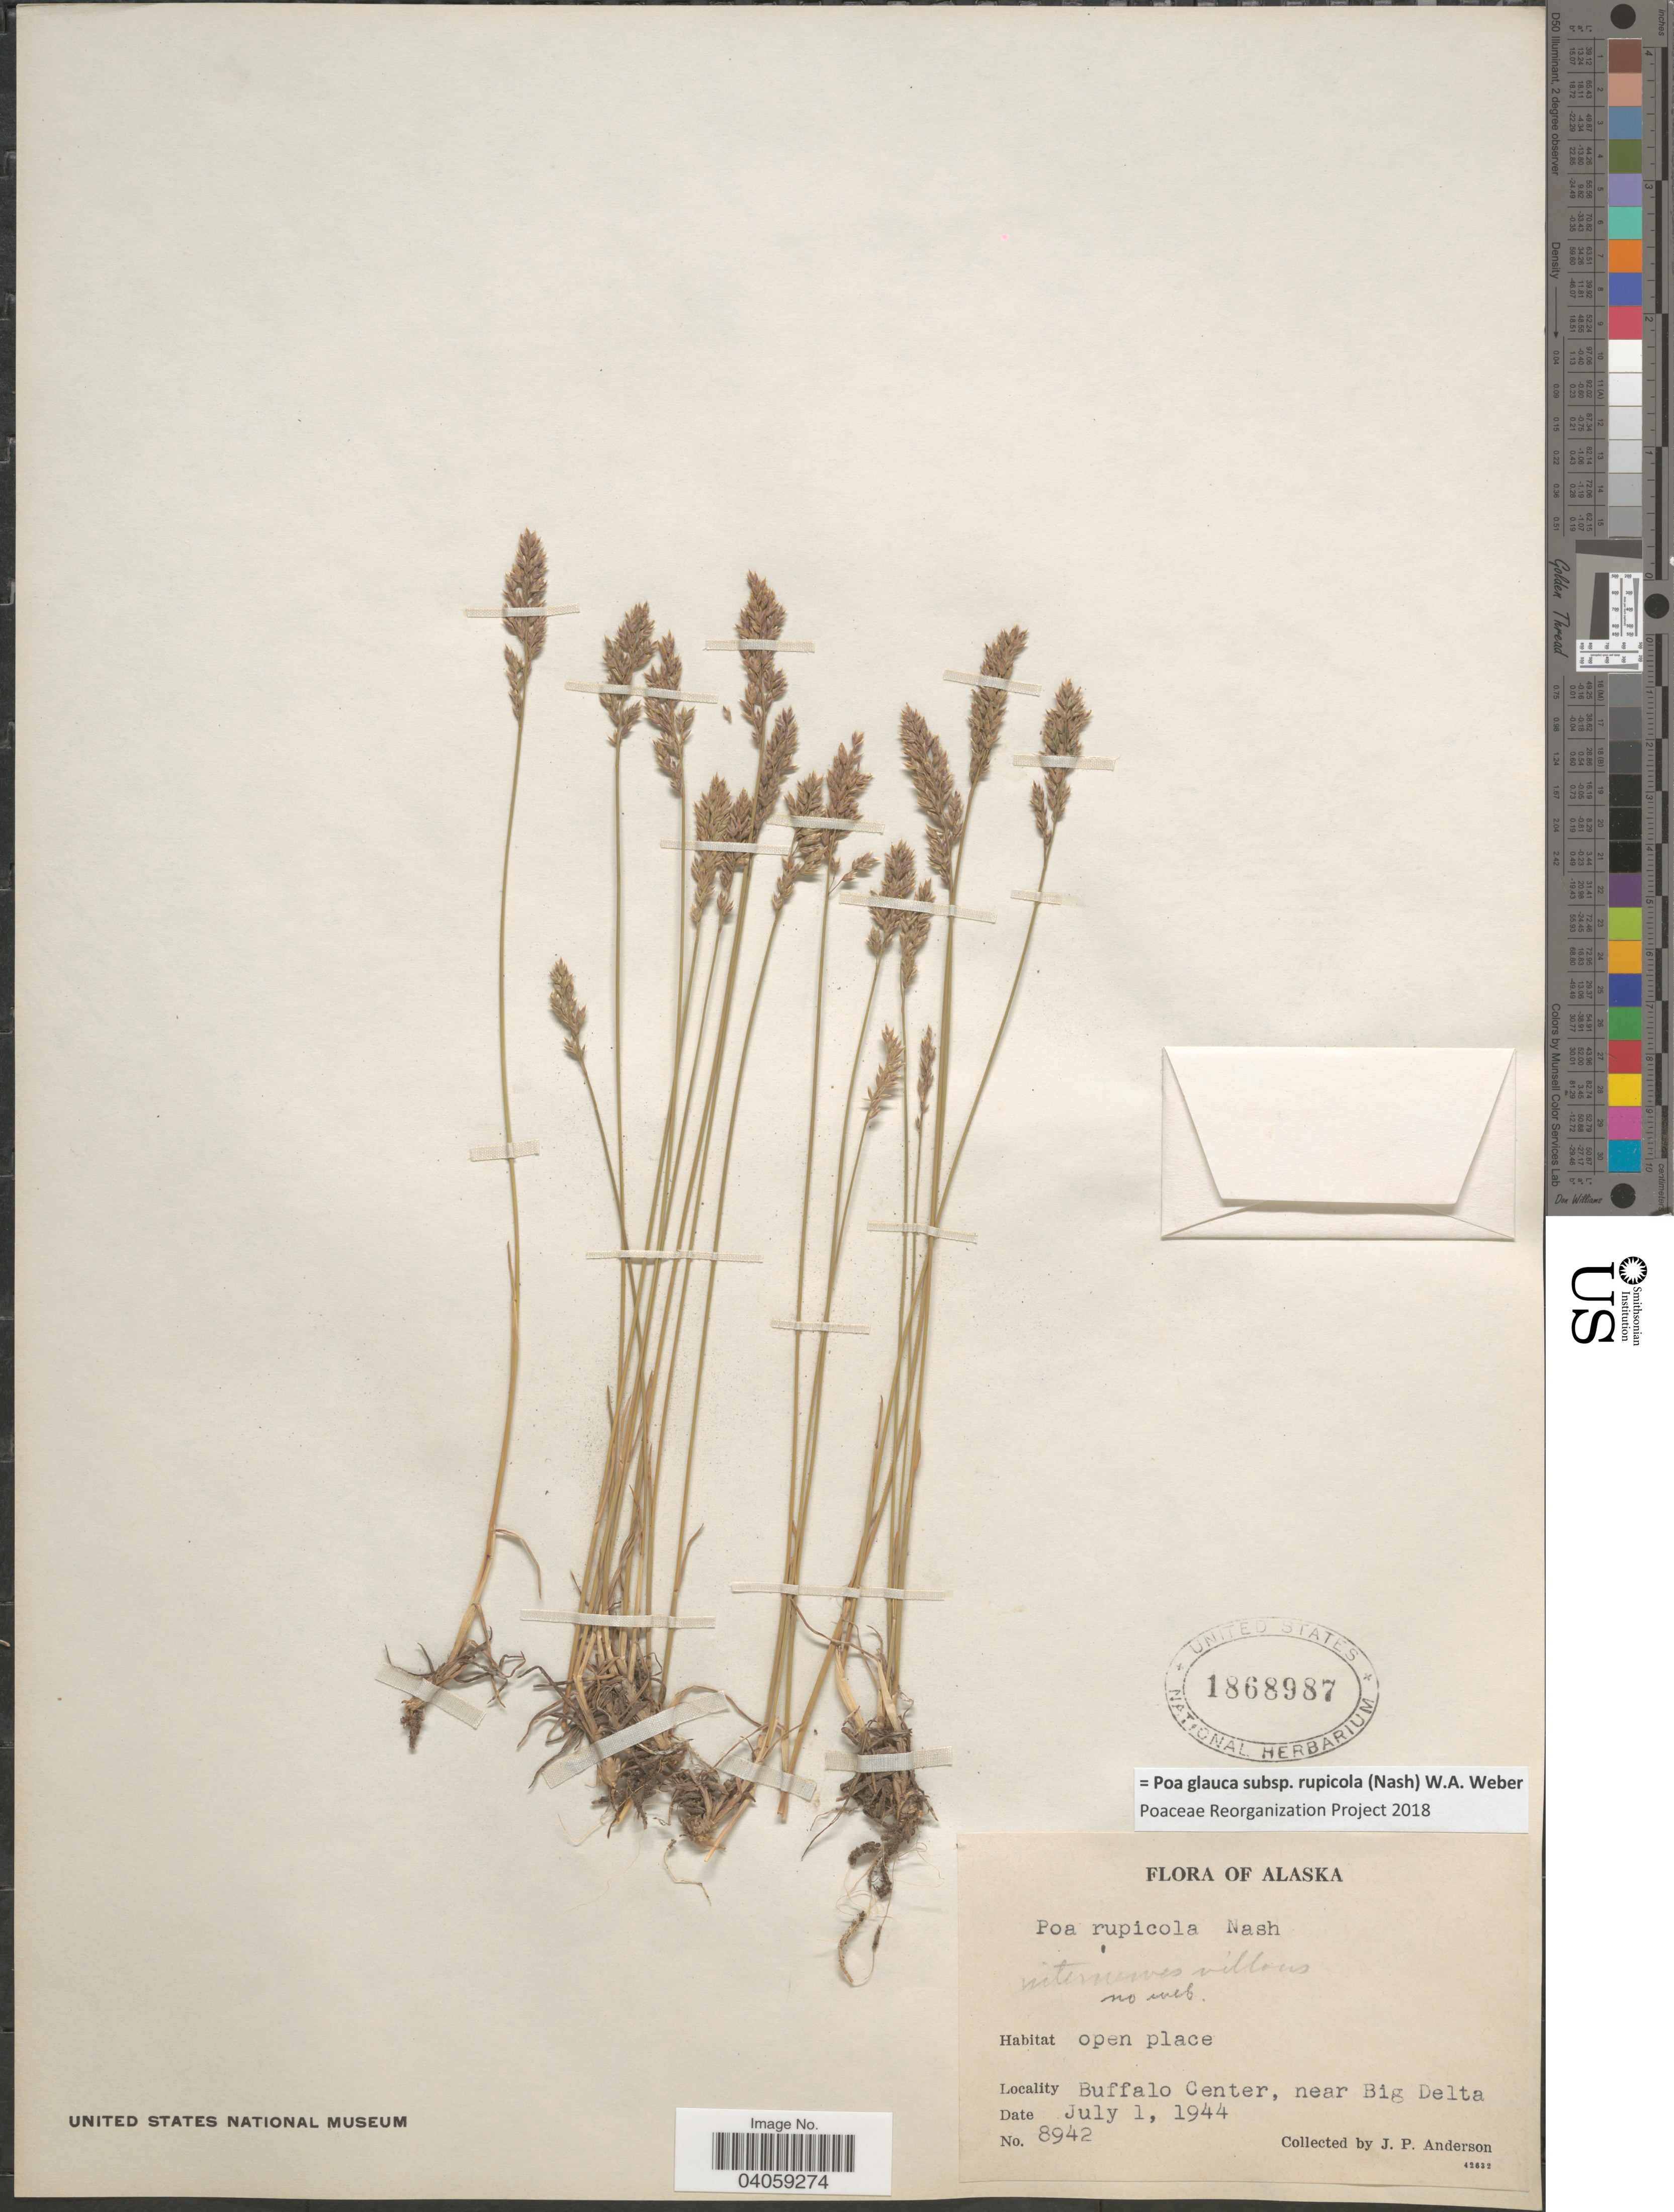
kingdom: Plantae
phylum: Tracheophyta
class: Liliopsida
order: Poales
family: Poaceae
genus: Poa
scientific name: Poa glauca subsp. rupicola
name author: (Nash) W.A. Weber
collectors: J. P. Anderson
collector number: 8942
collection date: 1944-07-01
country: United States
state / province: Alaska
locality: Buffalo Center, near Big Delta.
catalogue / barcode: US 1868987